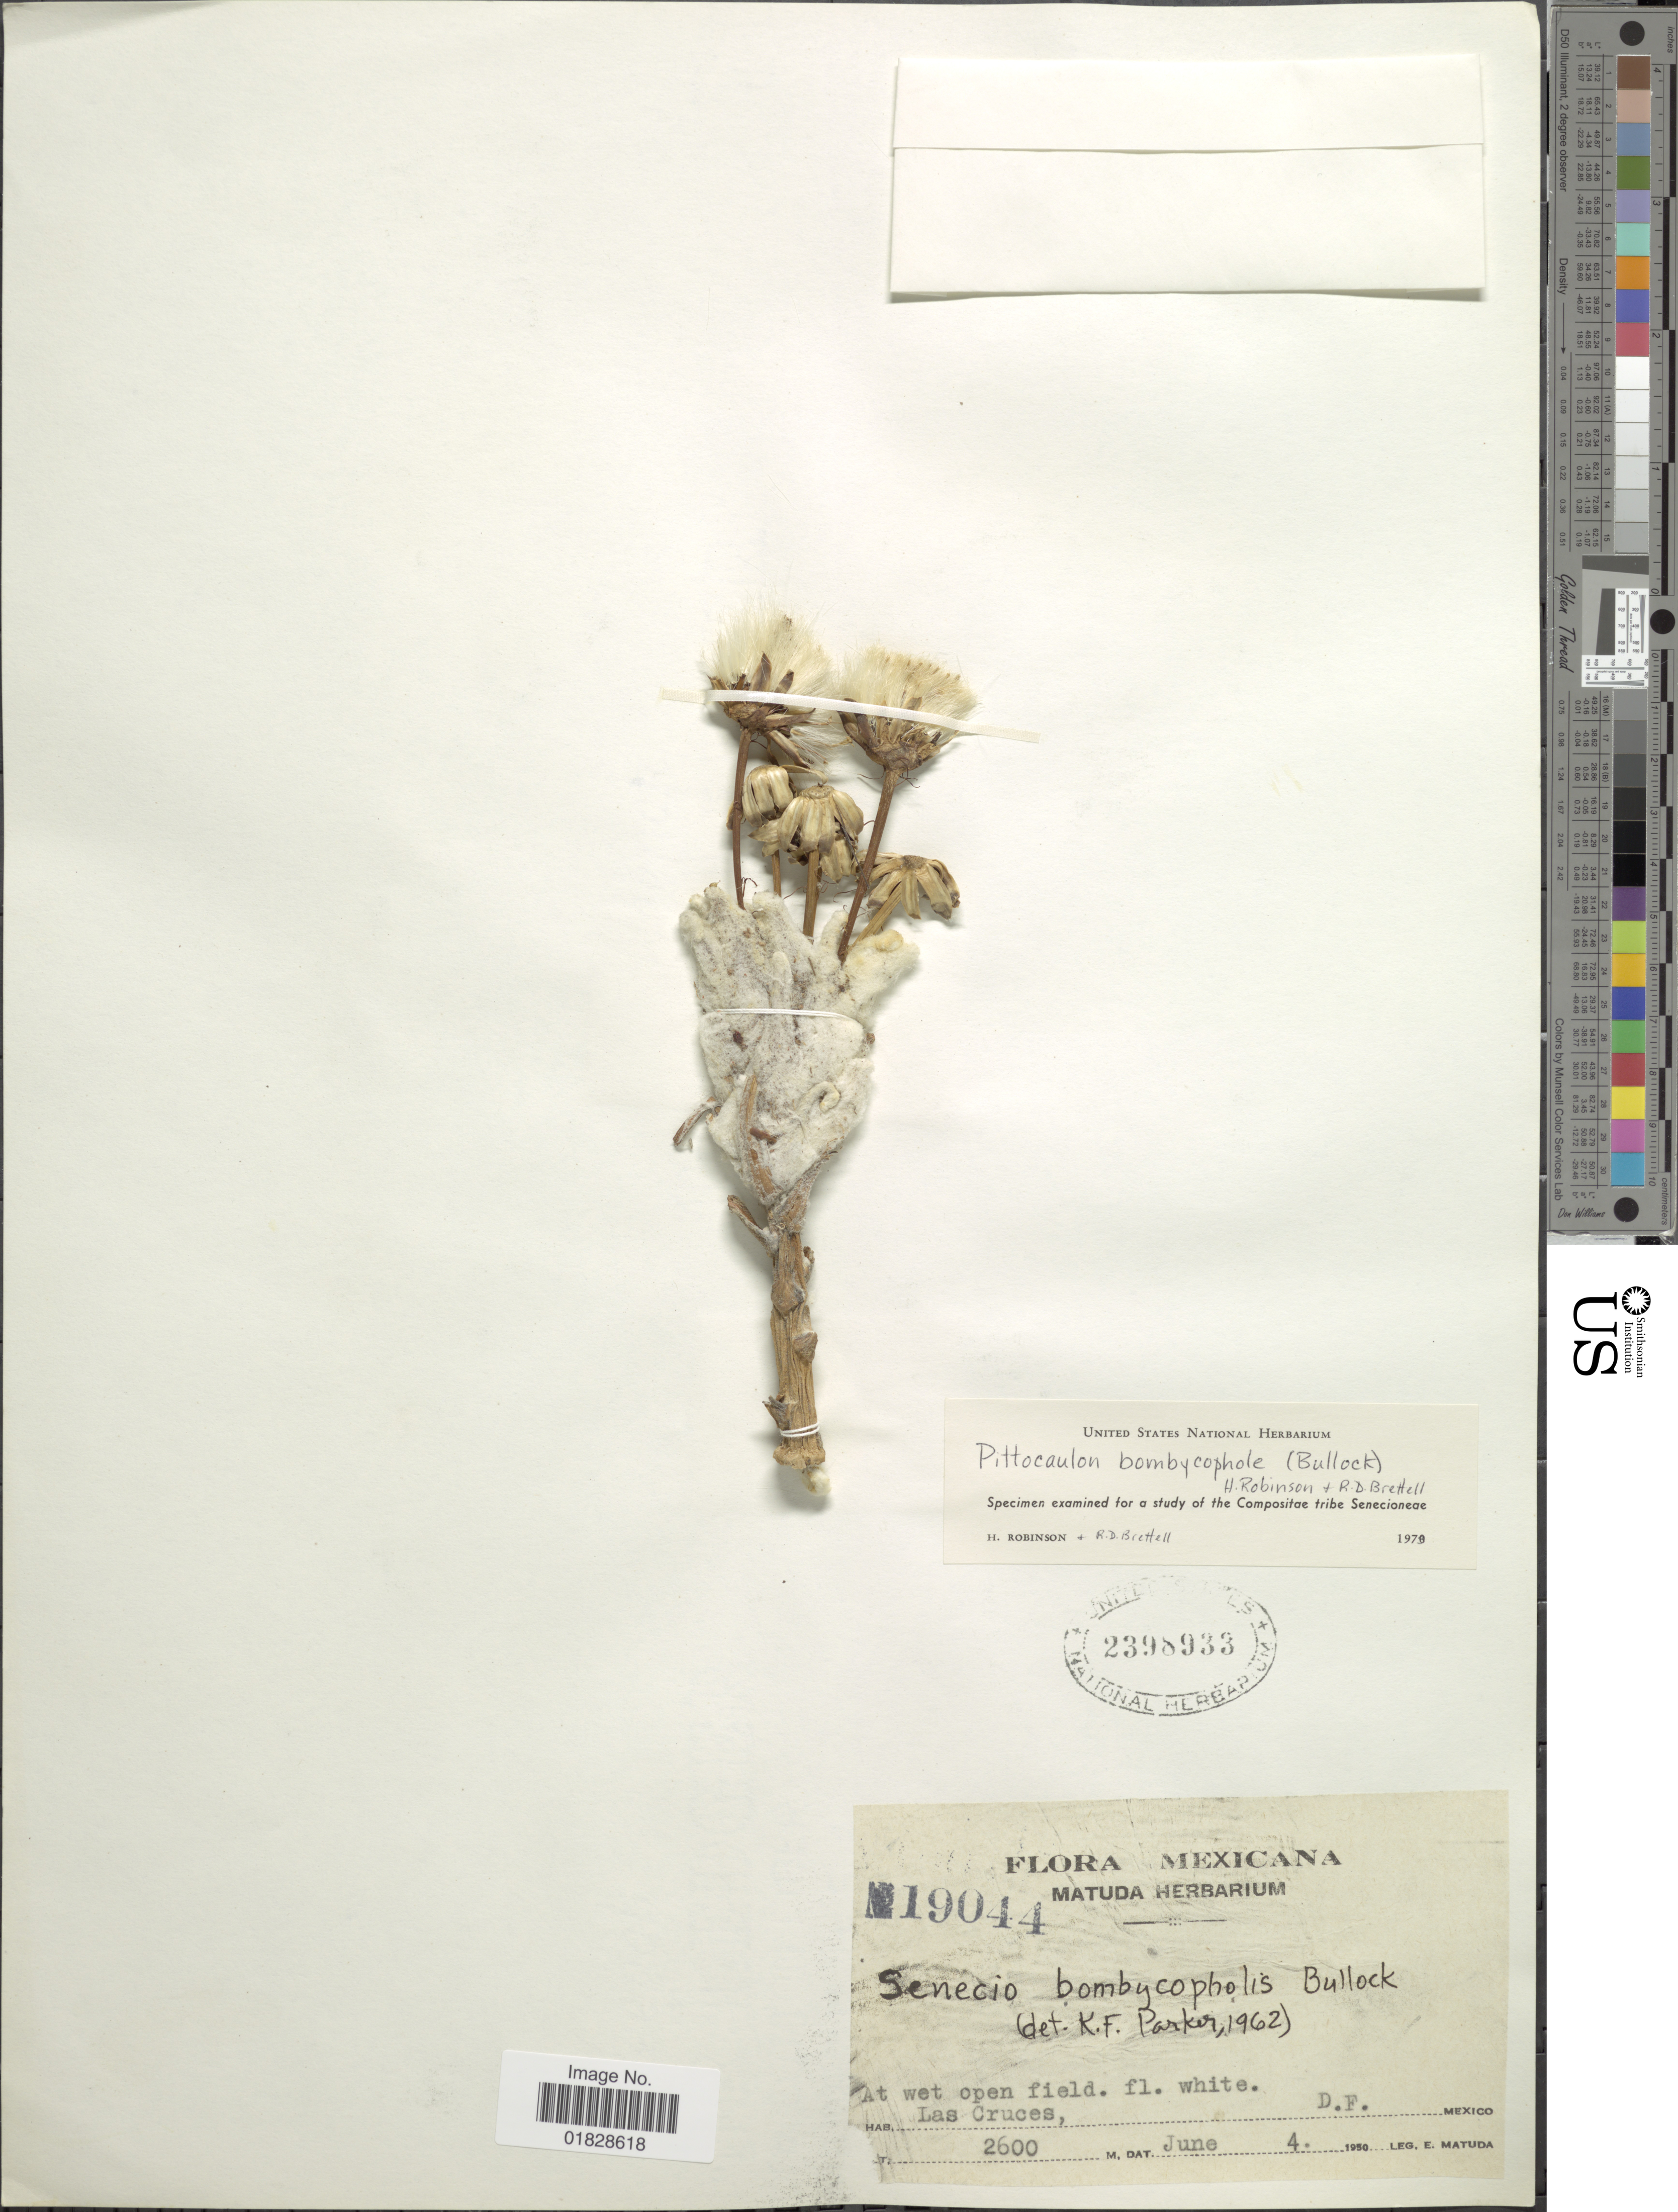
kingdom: Plantae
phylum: Tracheophyta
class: Magnoliopsida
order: Asterales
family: Asteraceae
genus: Pittocaulon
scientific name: Pittocaulon bombycophole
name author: (Bullock) H. Rob. & Brettell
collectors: E. Matuda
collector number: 19044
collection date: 1950-06-04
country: Mexico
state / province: Distrito Federal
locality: Las Cruces, D.F. Mexico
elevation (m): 2600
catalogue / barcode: US 2398933